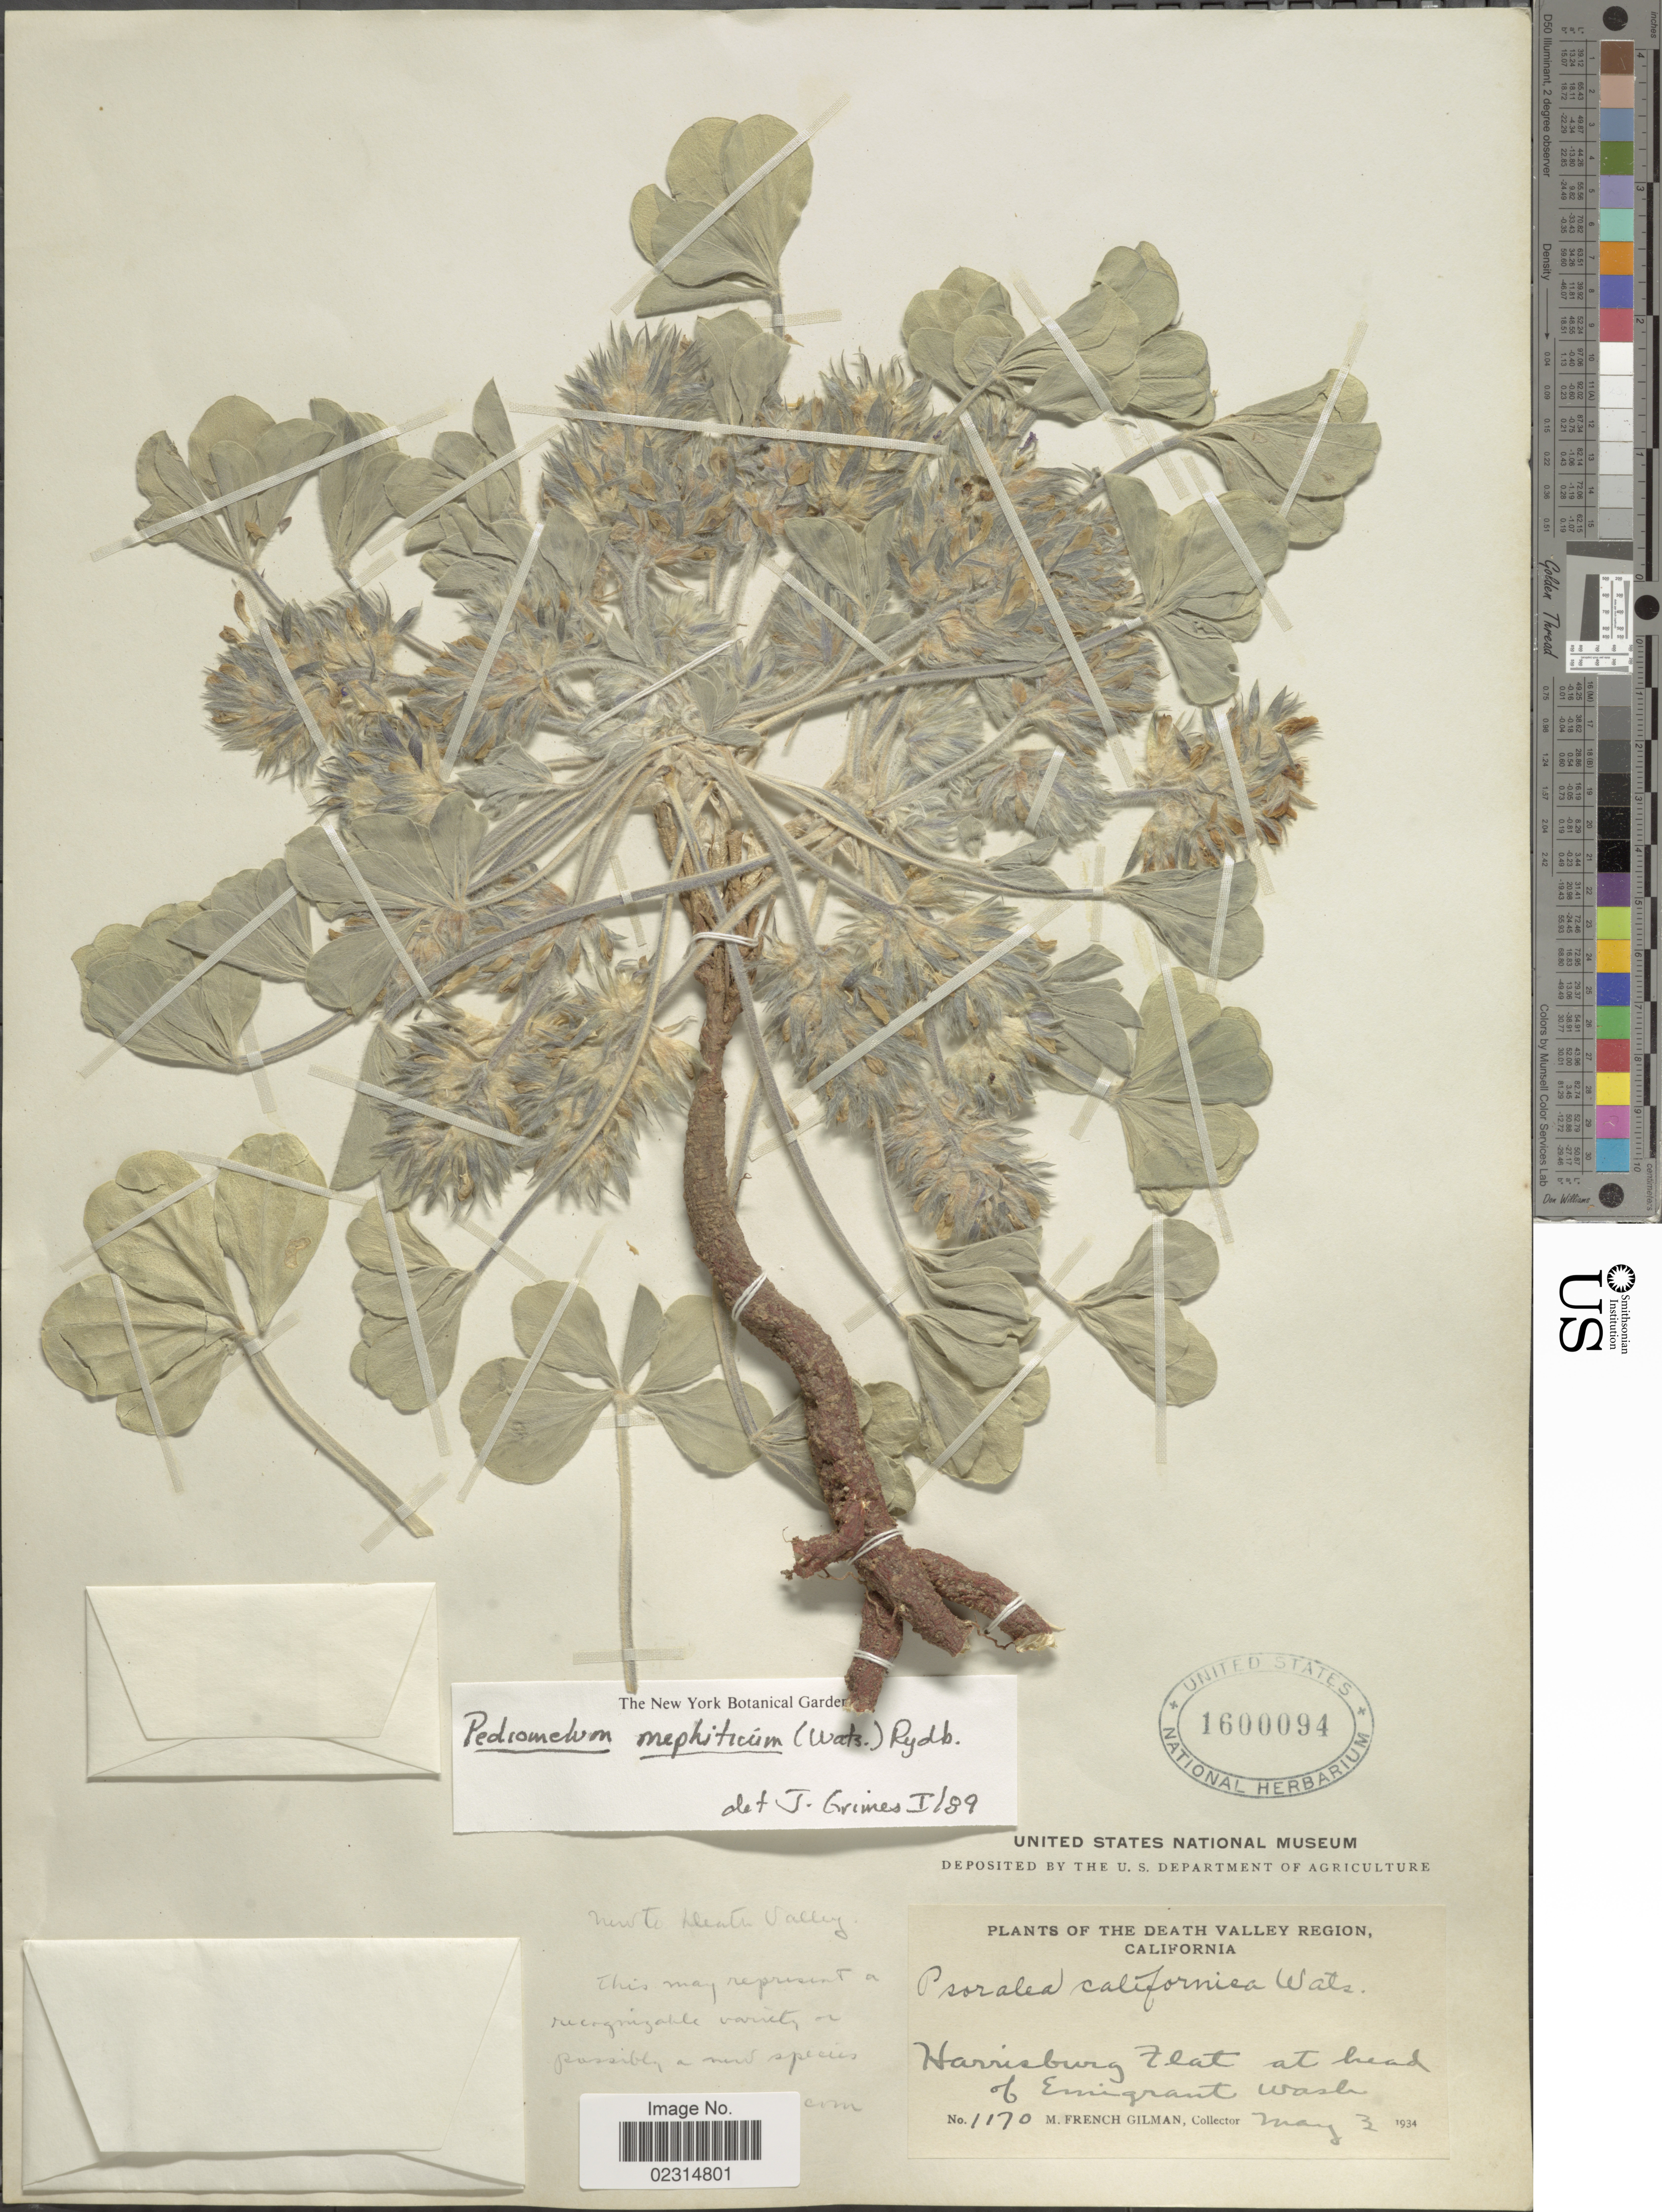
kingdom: Plantae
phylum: Tracheophyta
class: Magnoliopsida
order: Fabales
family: Fabaceae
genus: Pediomelum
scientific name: Pediomelum megalanthum var. retrorsum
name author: (Rydb.) J.W. Grimes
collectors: M. F. Gilman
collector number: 1170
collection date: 1934-05-03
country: United States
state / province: California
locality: The Death Valley Region, Harrisburg Flat at head of Emigrant Wash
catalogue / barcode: US 1600094